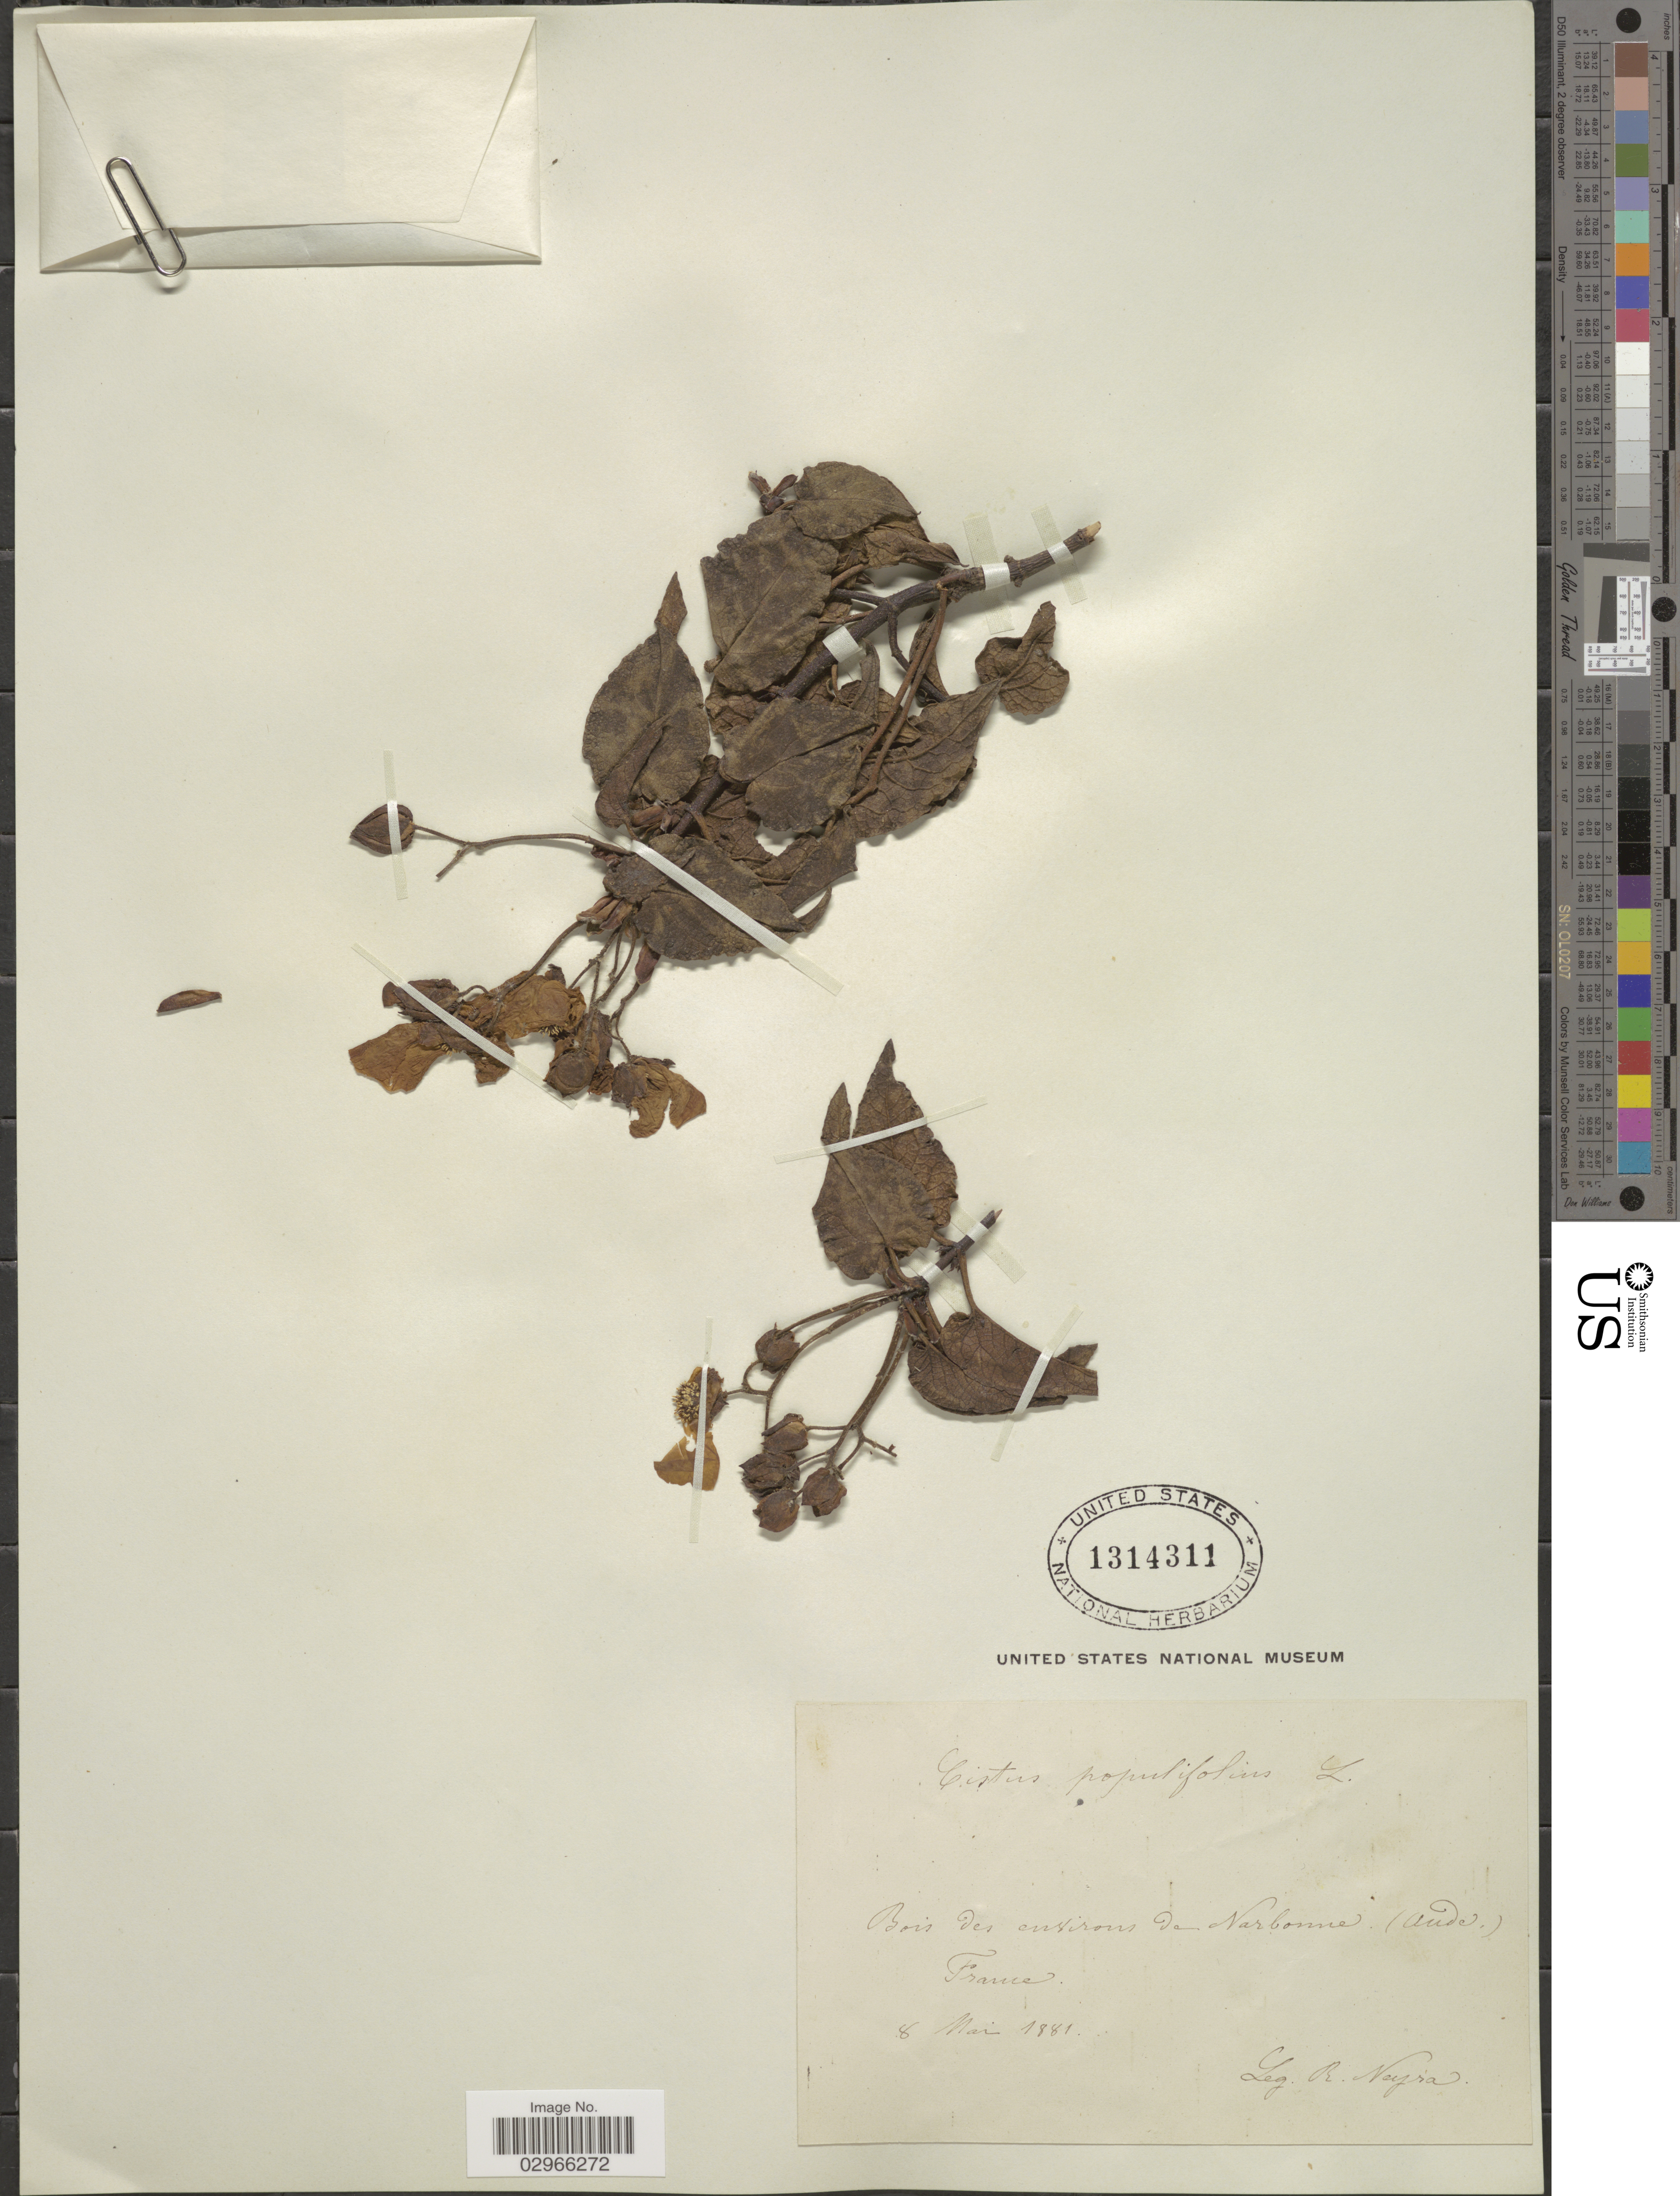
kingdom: Plantae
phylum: Tracheophyta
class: Magnoliopsida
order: Malvales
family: Cistaceae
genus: Cistus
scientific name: Cistus populifolius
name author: L.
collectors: R. Neyra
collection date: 1881-05-08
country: France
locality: Bois des environs de Narbonne (Ande.).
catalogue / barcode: US 1314311